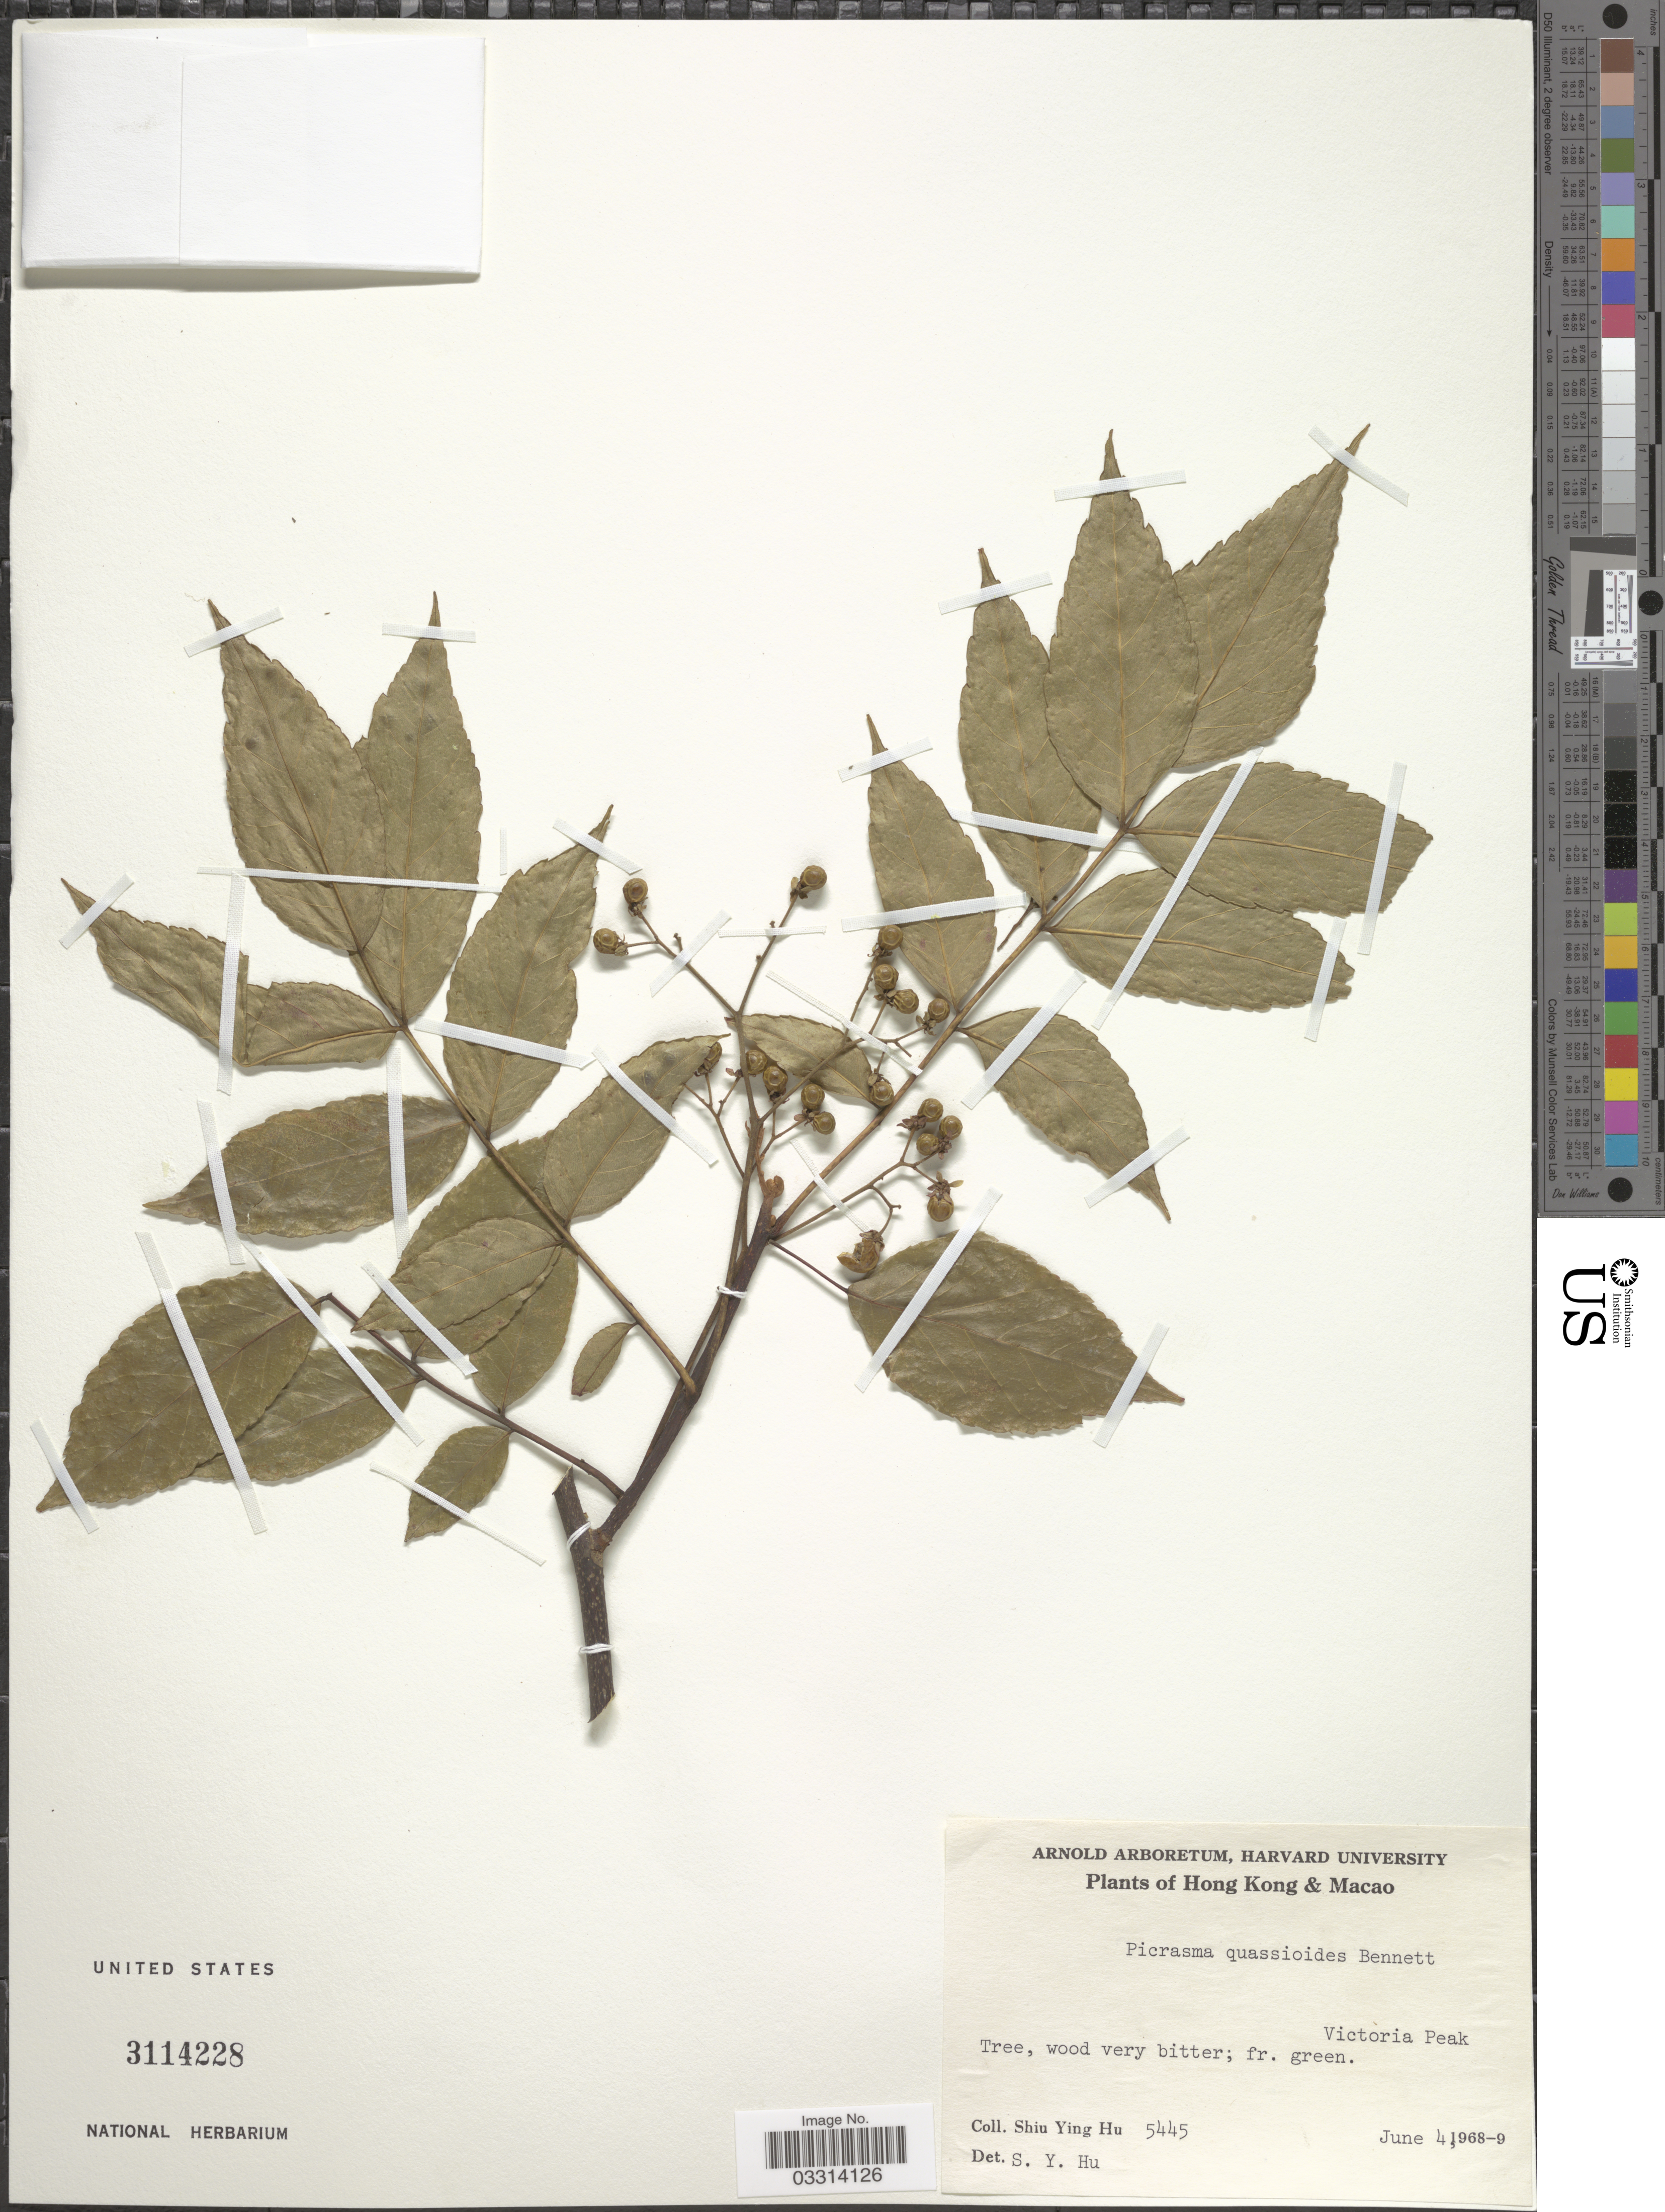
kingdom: Plantae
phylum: Tracheophyta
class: Magnoliopsida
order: Sapindales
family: Simaroubaceae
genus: Picrasma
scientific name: Picrasma quassioides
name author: (D. Don) Benn.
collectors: S. Y. Hu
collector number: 5445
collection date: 1968-06-04/1969-06-04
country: China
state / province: Hong Kong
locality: Hong Kong & Macao. Victoria Peak.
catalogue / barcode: US 3114228